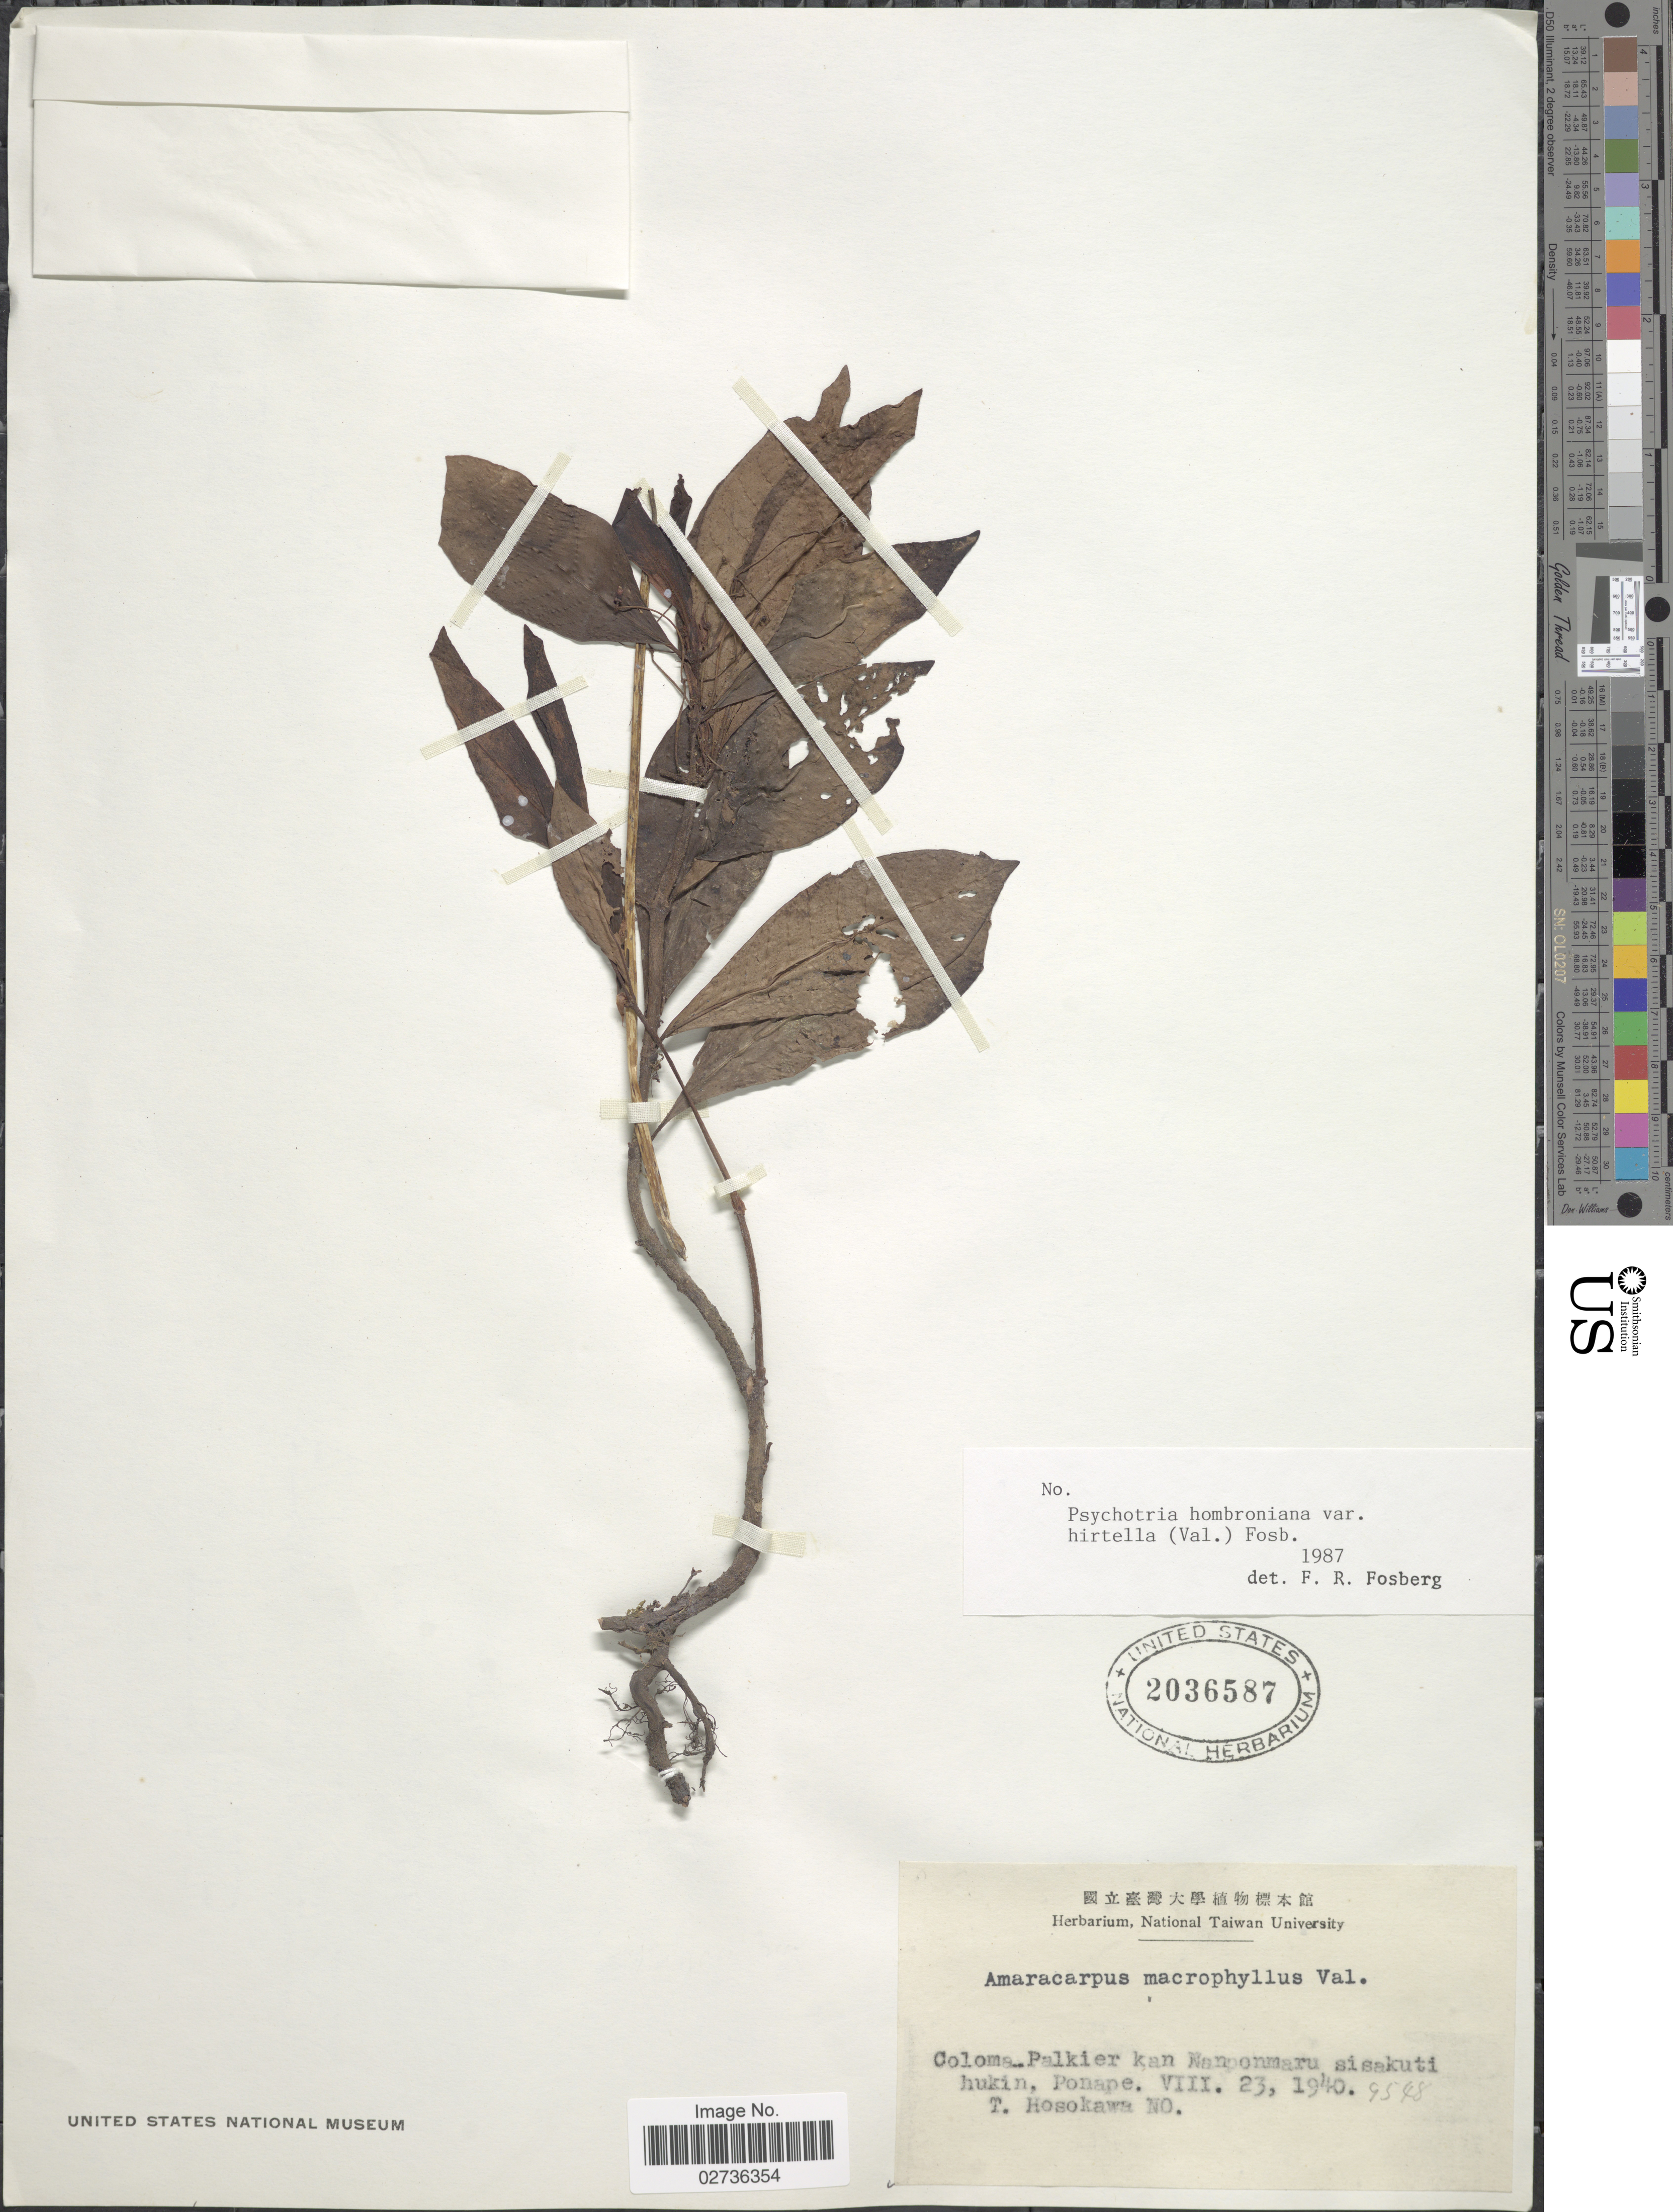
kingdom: Plantae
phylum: Tracheophyta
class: Magnoliopsida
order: Gentianales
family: Rubiaceae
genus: Psychotria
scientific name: Psychotria hombroniana var. hirtella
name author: (Valeton) Fosberg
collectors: T. Hosokawa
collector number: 9548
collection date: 1940-08-23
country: Micronesia, Federated States of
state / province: Pohnpei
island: Pohnpei [Ponape]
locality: Coloma-Palkier kan Nanponmaru sisakuti hukin, Ponape.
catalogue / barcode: US 2036587